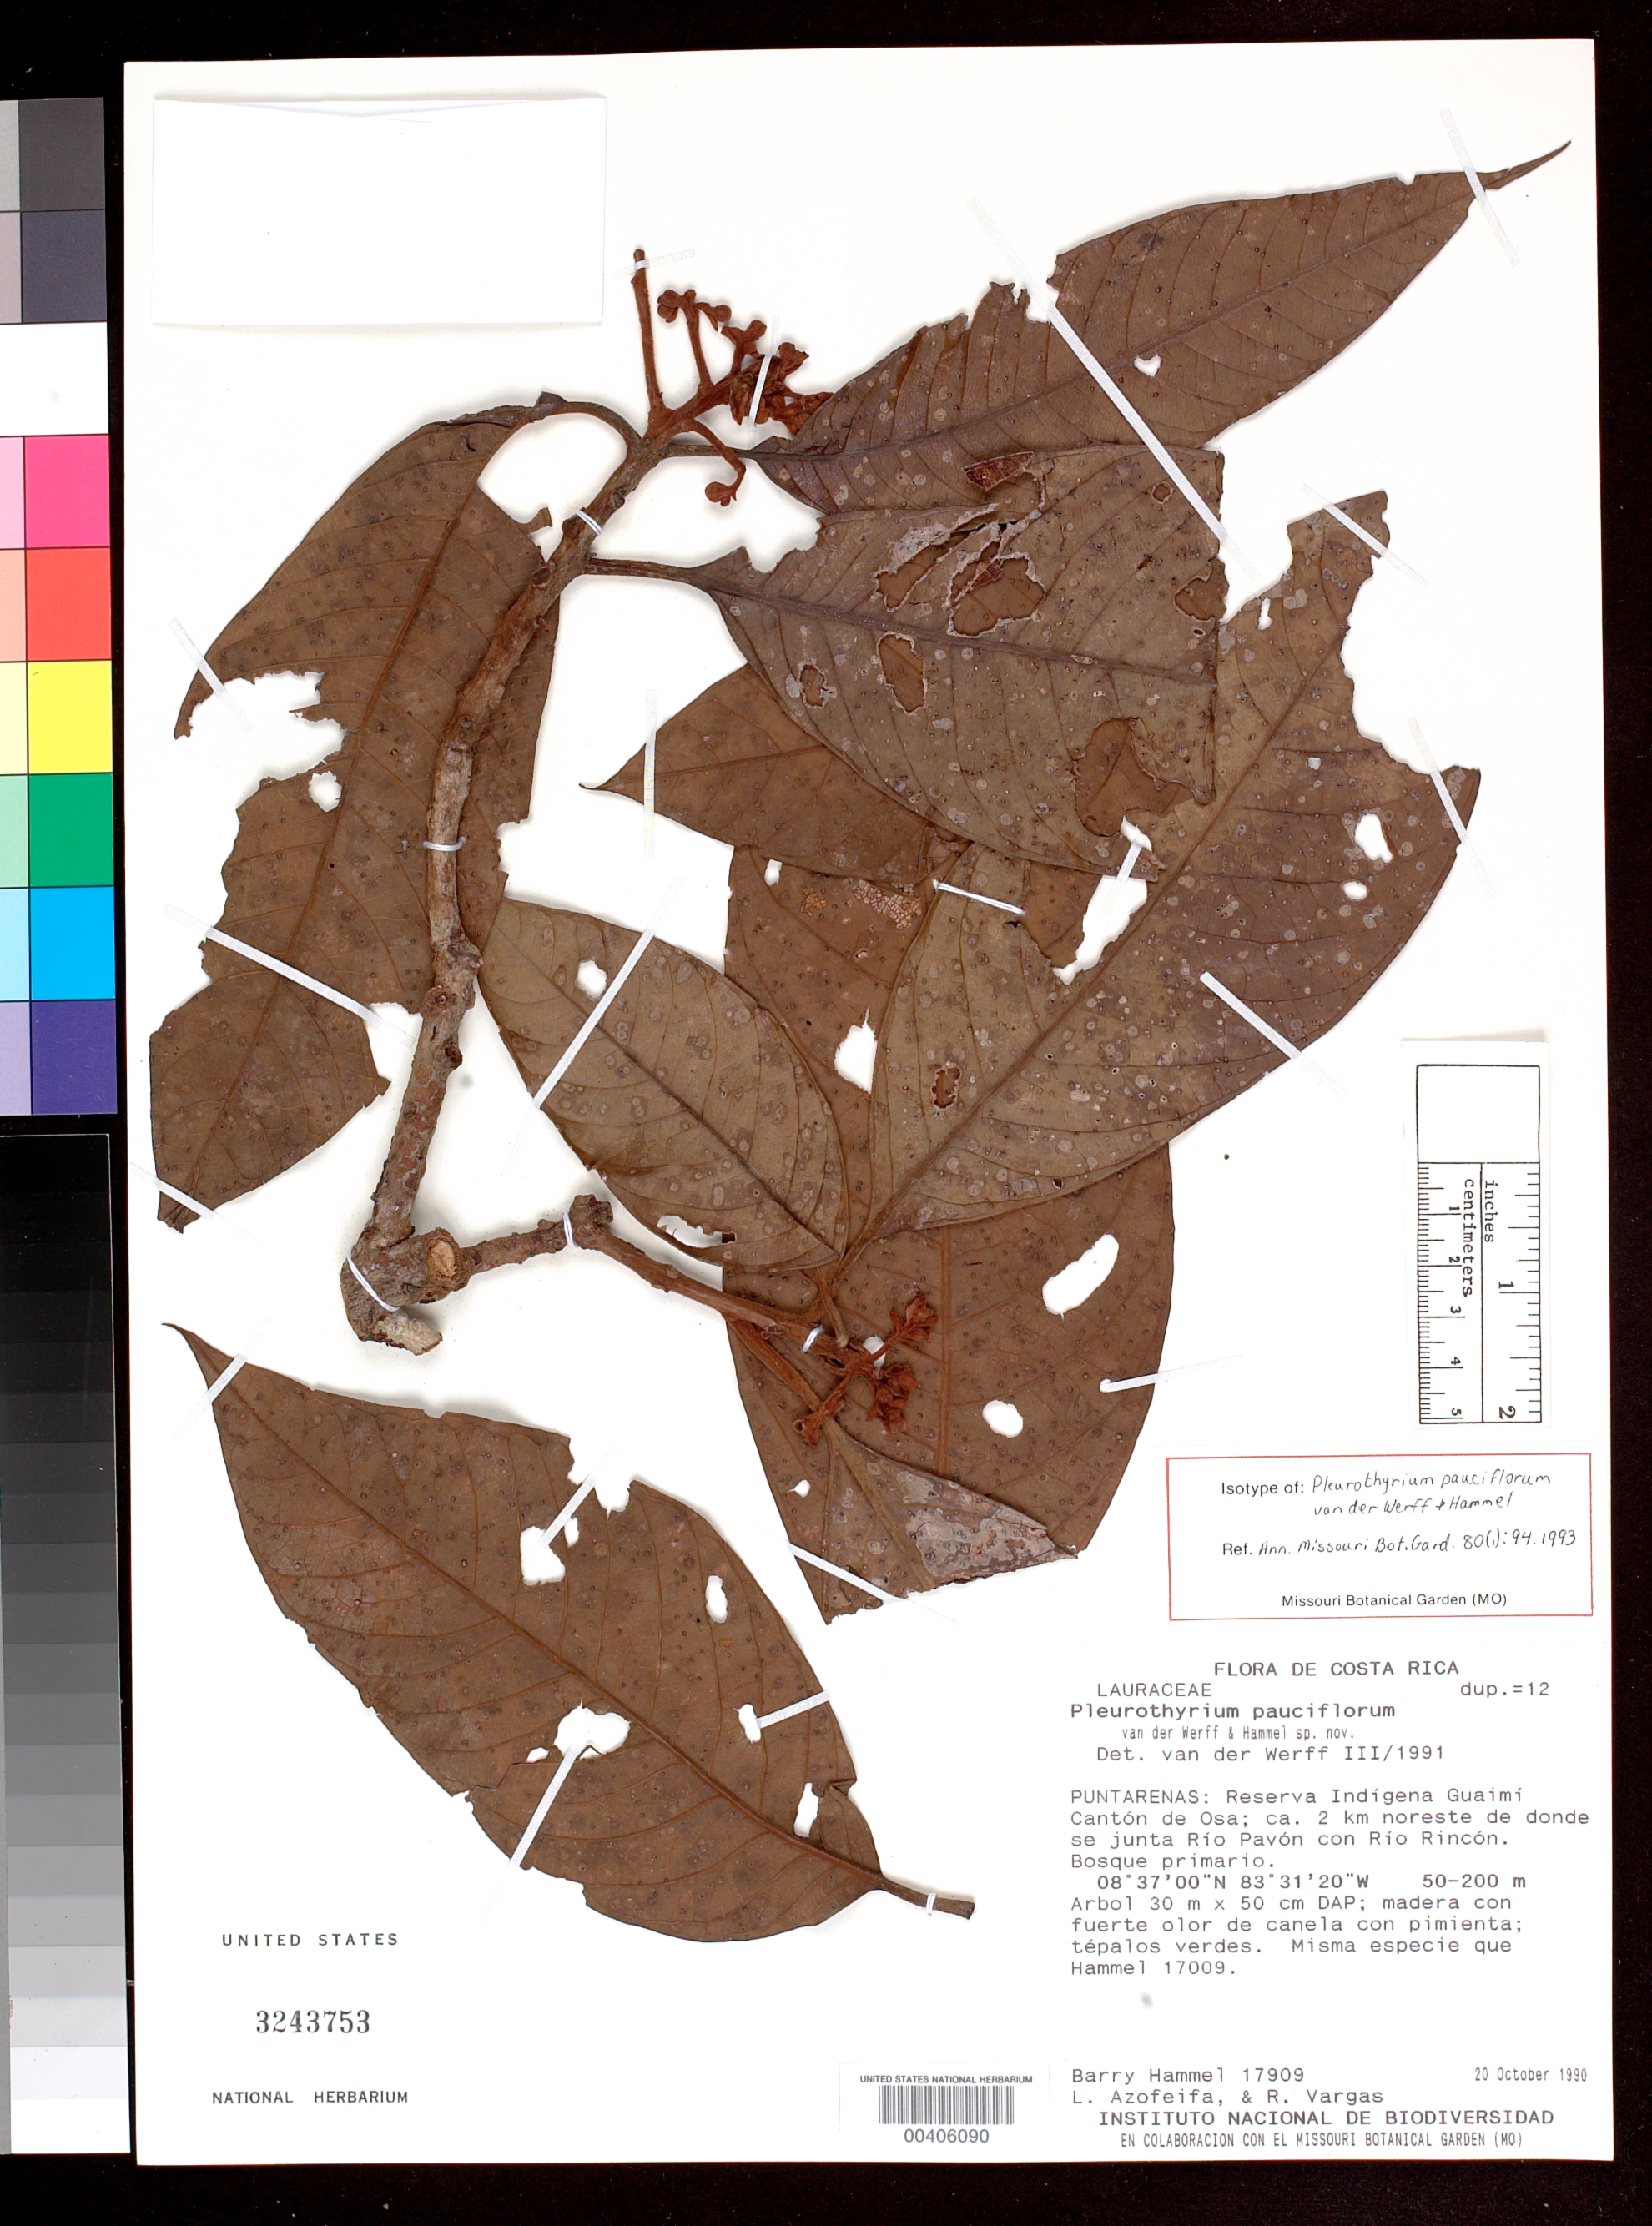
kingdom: Plantae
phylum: Tracheophyta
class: Magnoliopsida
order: Laurales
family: Lauraceae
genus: Pleurothyrium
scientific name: Pleurothyrium pauciflorum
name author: van der Werff & Hammel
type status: Isotype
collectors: B. Hammel, L. Azofeifa & R. Vargas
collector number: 17090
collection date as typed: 20 Oct 1990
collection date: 1990-10-20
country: Costa Rica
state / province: Puntarenas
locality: Reserva Indigena Guaimi Canton de Osa, ca. 2 km noreste de donde SE Junta Rio Pavon con Rio Rincon.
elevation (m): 50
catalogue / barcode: US 3243753